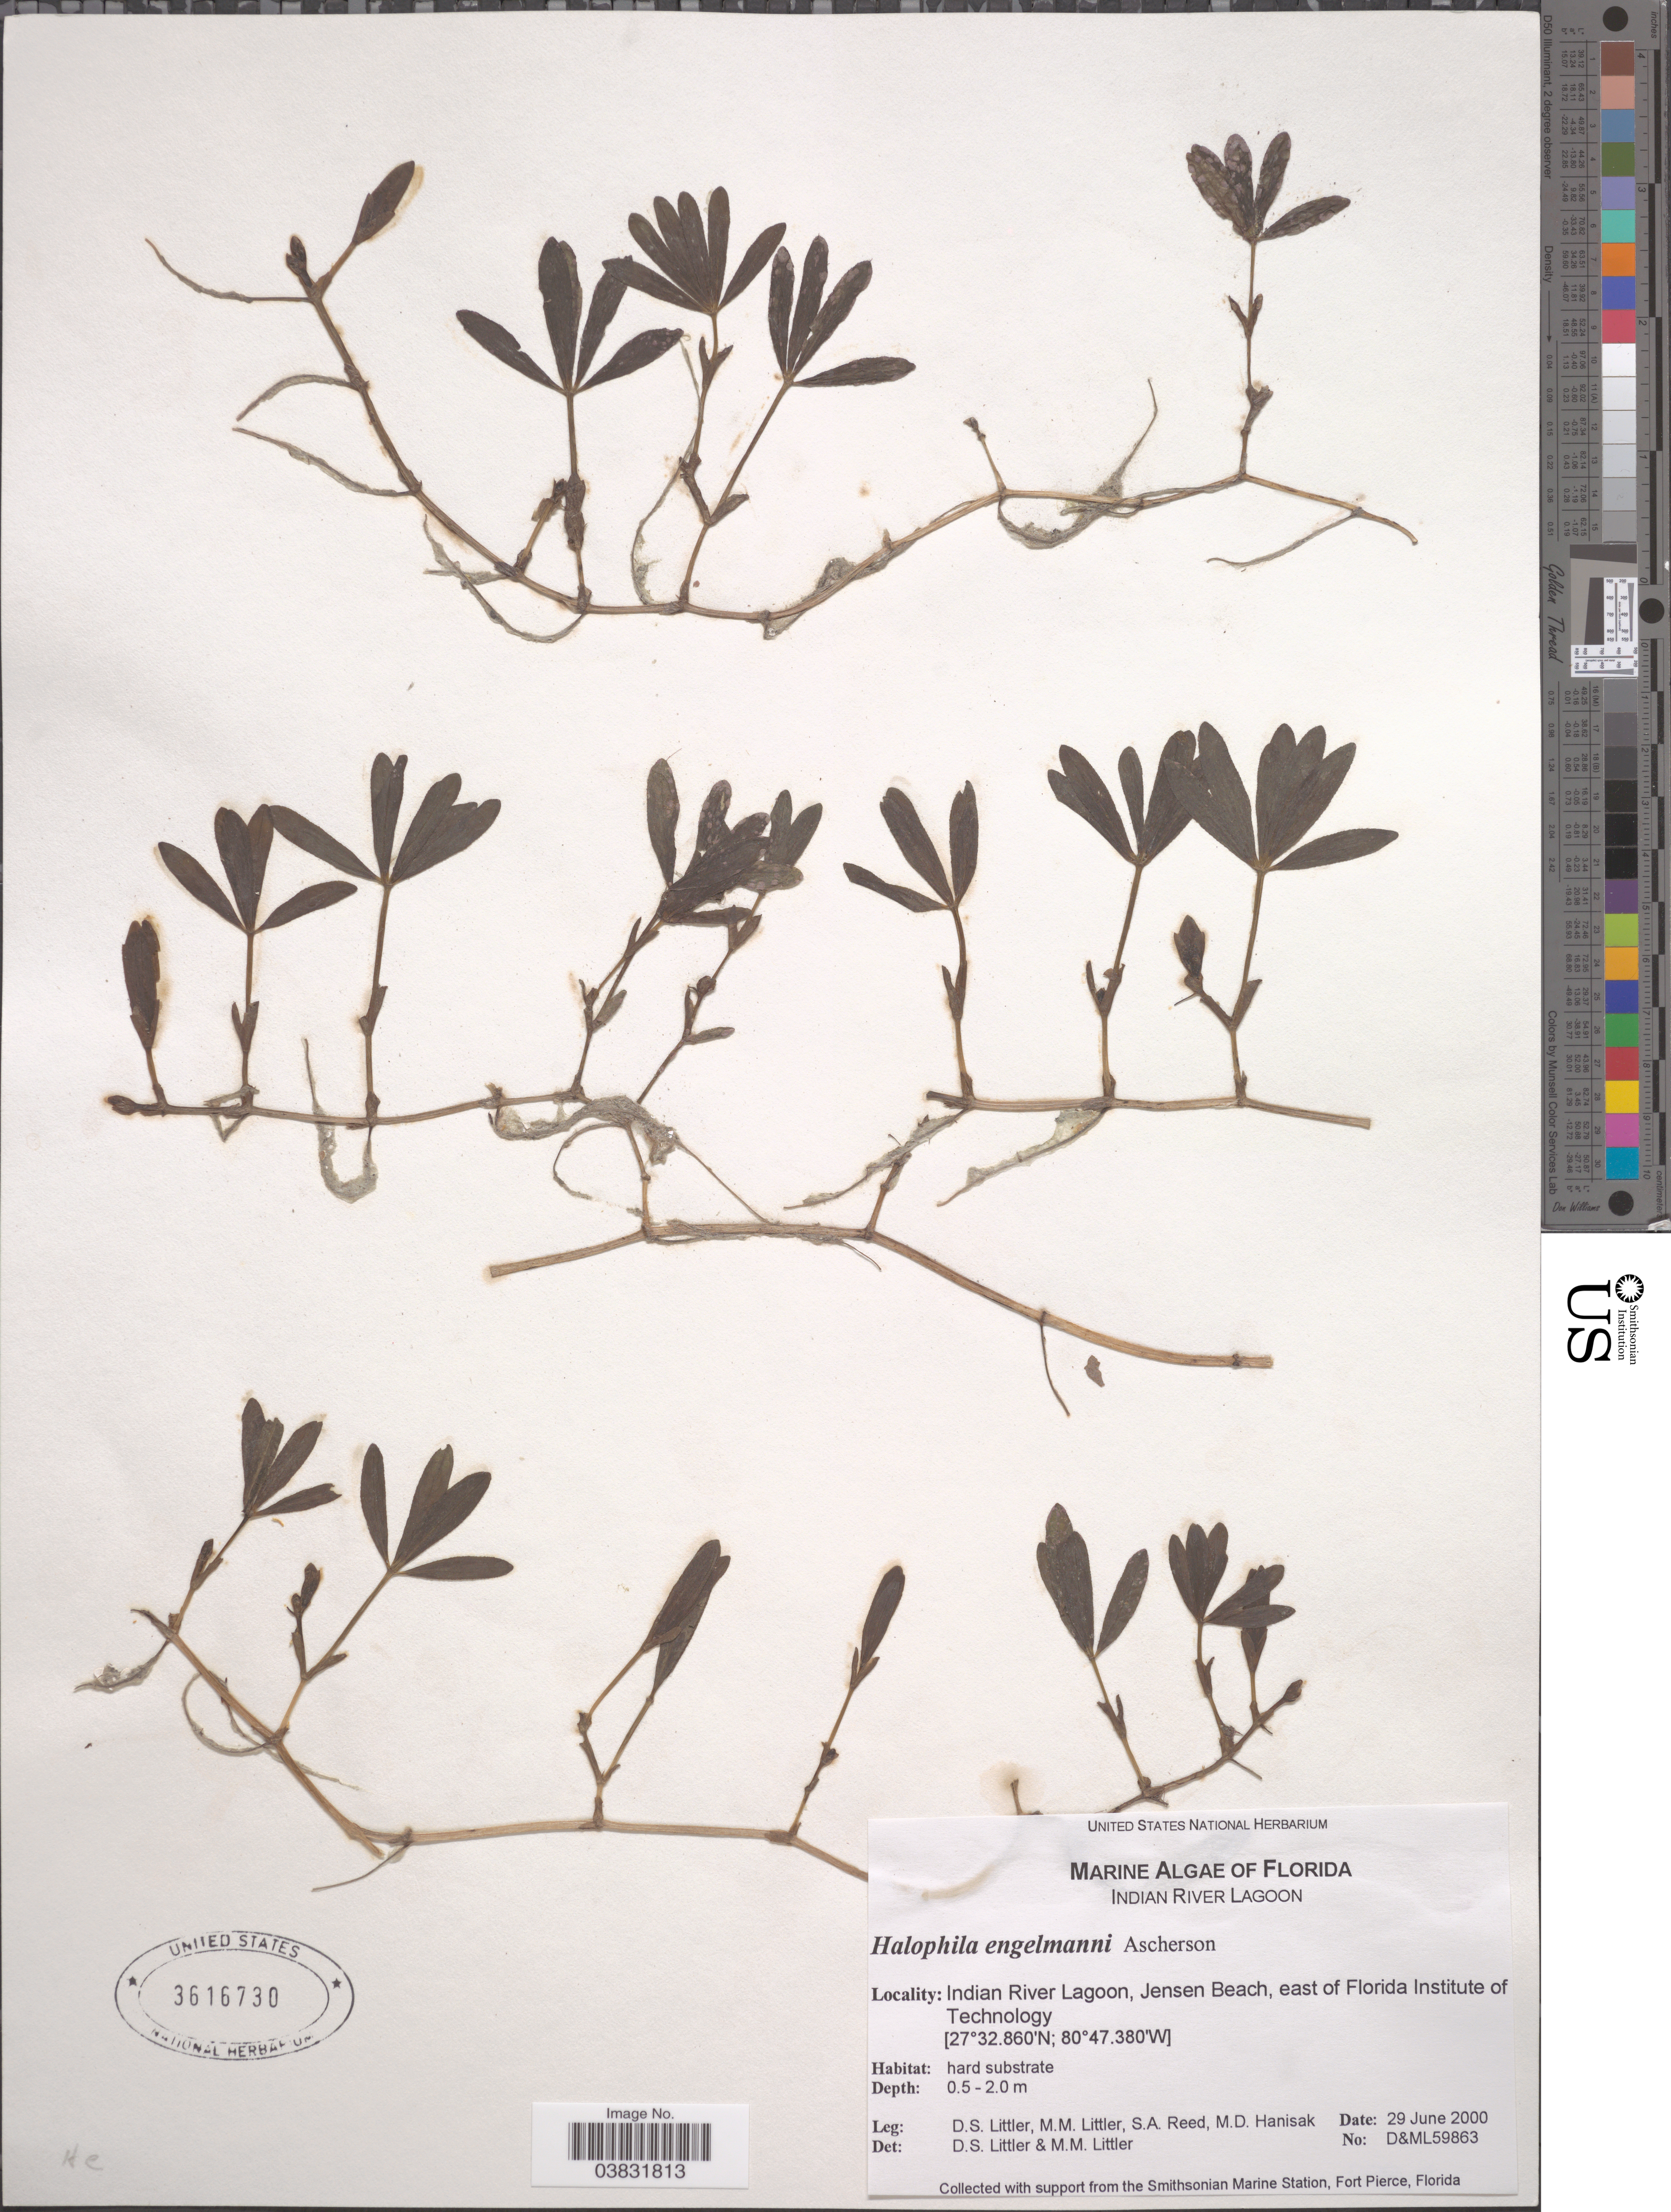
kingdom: Plantae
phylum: Tracheophyta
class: Liliopsida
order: Alismatales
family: Hydrocharitaceae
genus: Halophila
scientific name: Halophila engelmannii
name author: Asch.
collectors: D. S. Littler, S. Reed & M. Hanisak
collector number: D&ML59863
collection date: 2000-06-29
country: United States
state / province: Florida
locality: Indian River Lagoon, Jensen Beach, east of Florida Institute of Technology.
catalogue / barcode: US 3616730